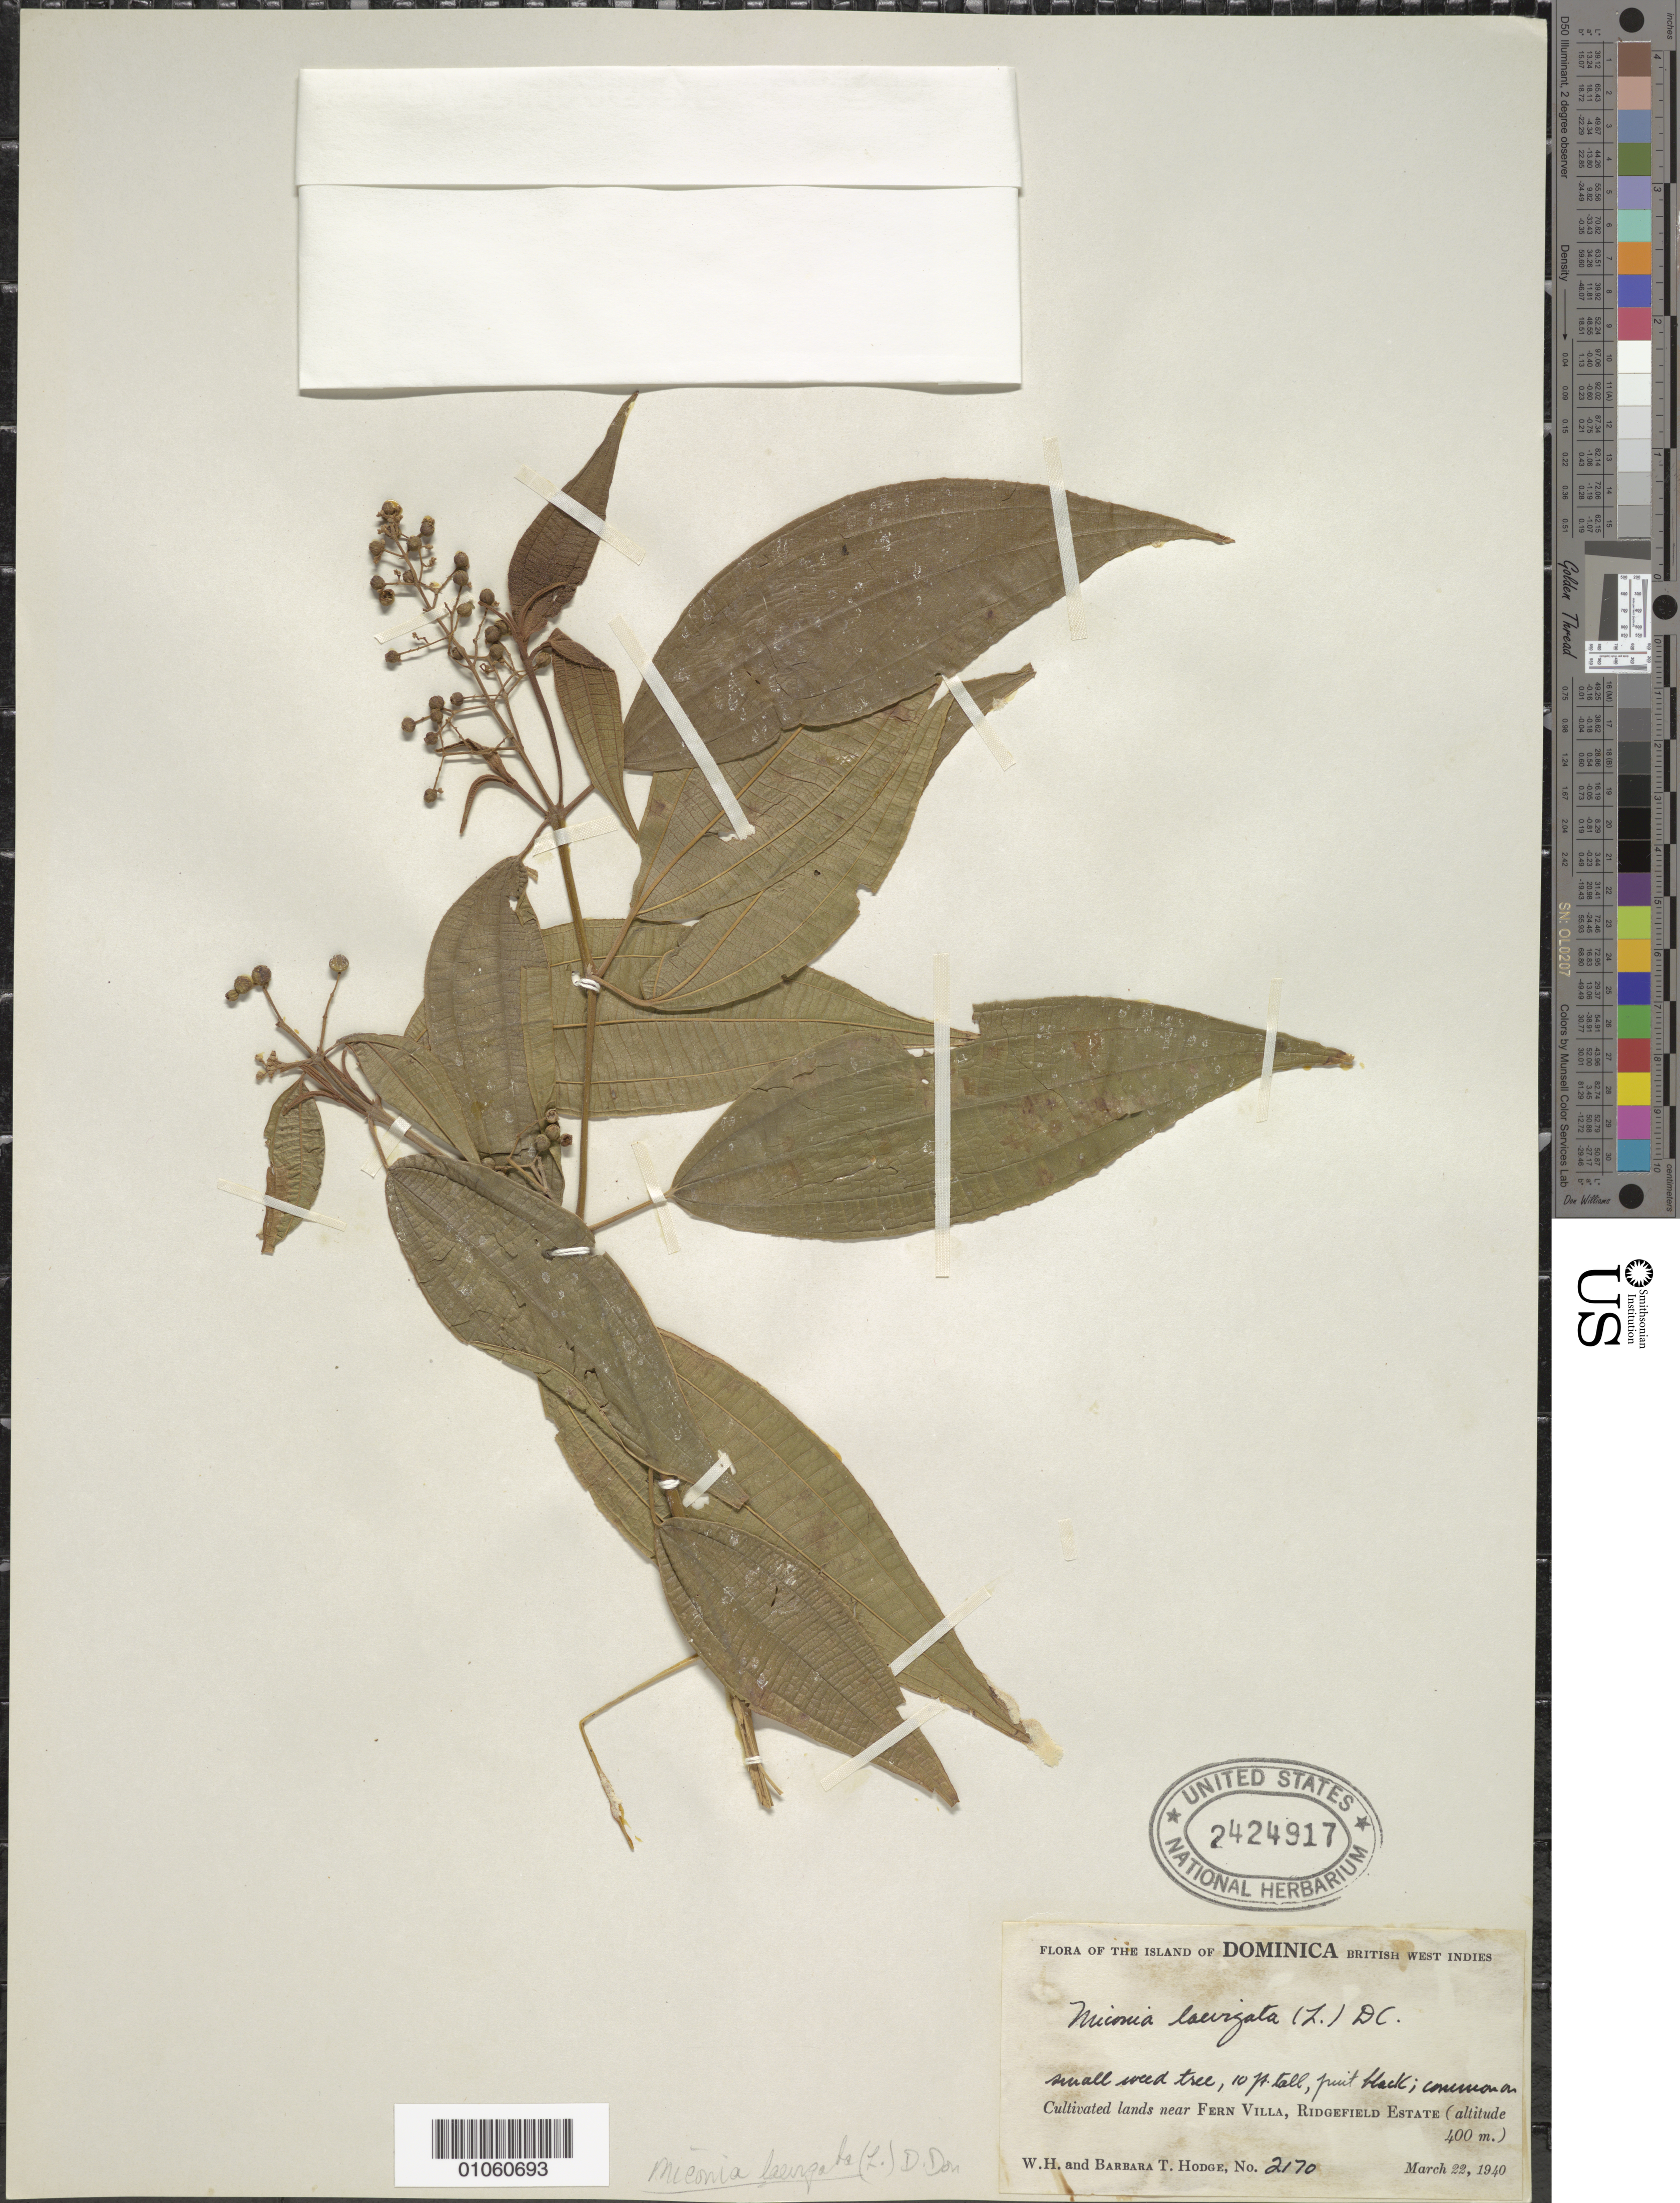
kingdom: Plantae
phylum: Tracheophyta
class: Magnoliopsida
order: Myrtales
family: Melastomataceae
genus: Miconia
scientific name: Miconia laevigata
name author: (L.) D. Don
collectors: W. Hodge & B. Hodge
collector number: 2170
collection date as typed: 22 Mar 1940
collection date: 1940-03-22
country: Dominica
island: Dominica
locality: Fern Villa, Ridgefield Estate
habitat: Cultivated lands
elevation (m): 400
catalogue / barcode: US 2424917